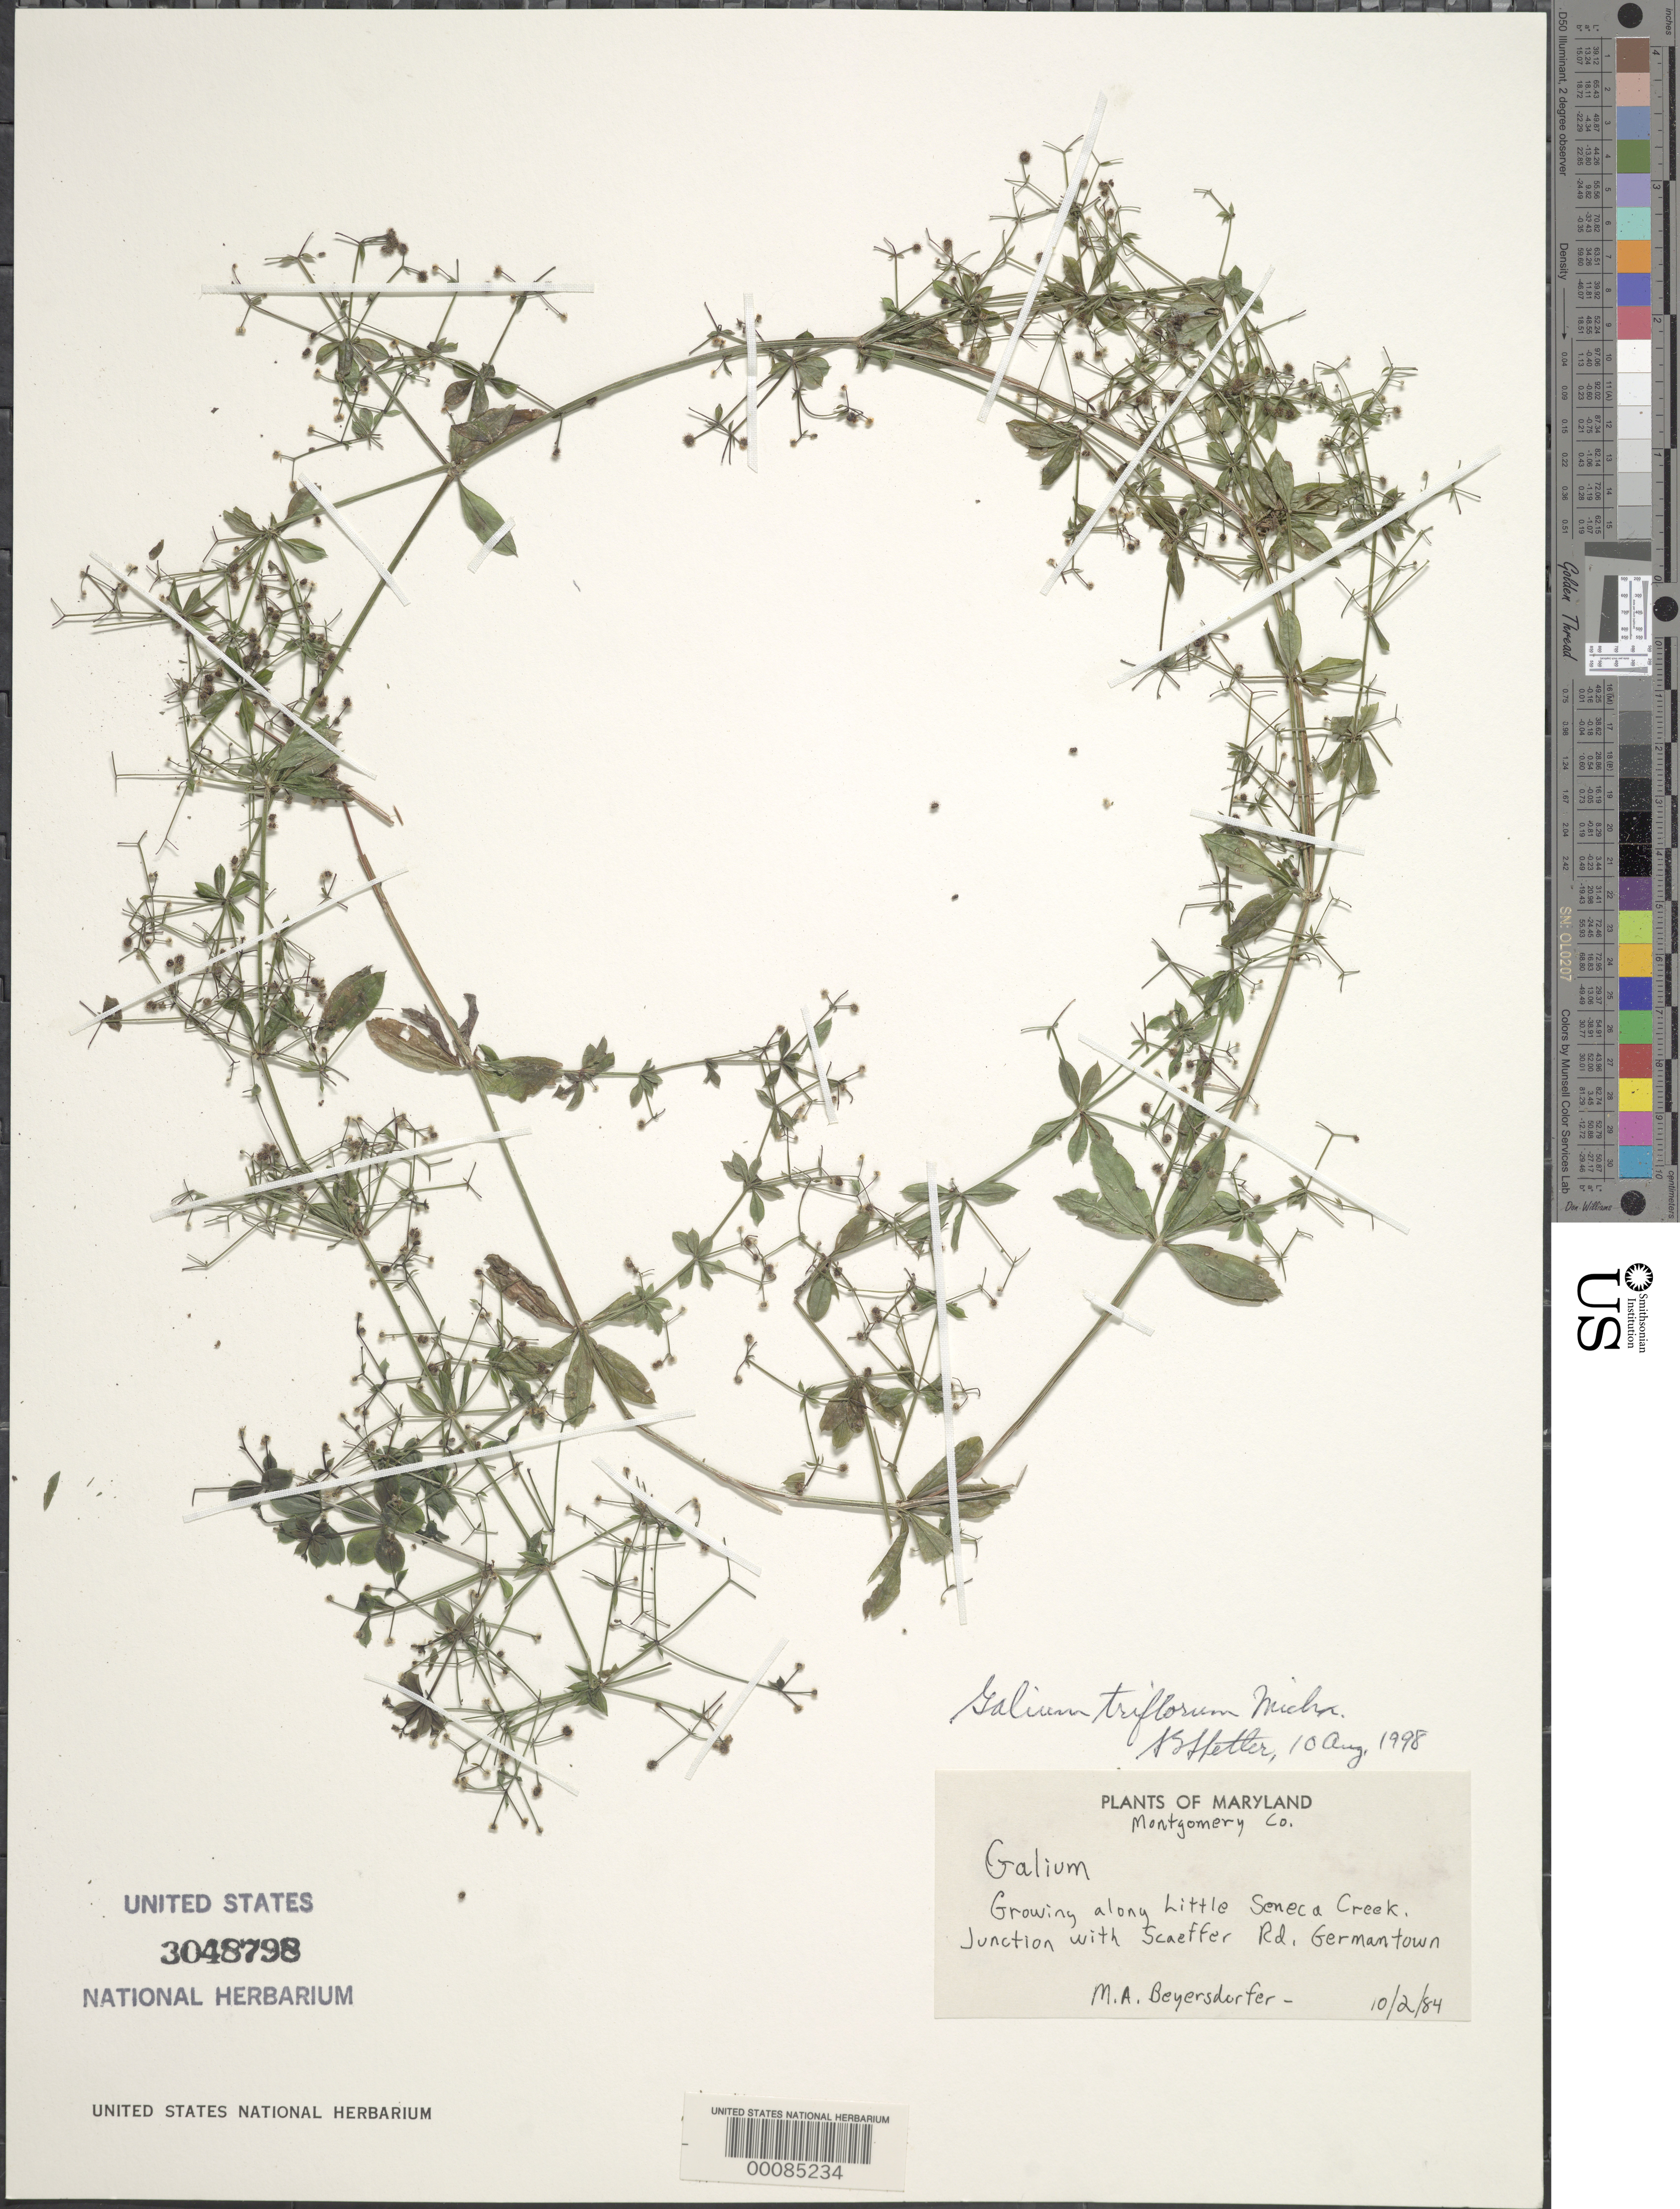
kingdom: Plantae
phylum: Tracheophyta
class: Magnoliopsida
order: Gentianales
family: Rubiaceae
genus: Galium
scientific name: Galium triflorum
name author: Michx.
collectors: M. Beyersdorfer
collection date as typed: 10 Feb 1984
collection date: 1984-02-10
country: United States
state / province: Maryland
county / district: Montgomery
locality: Junction of Little Seneca Creek and Germantown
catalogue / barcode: US 3048798